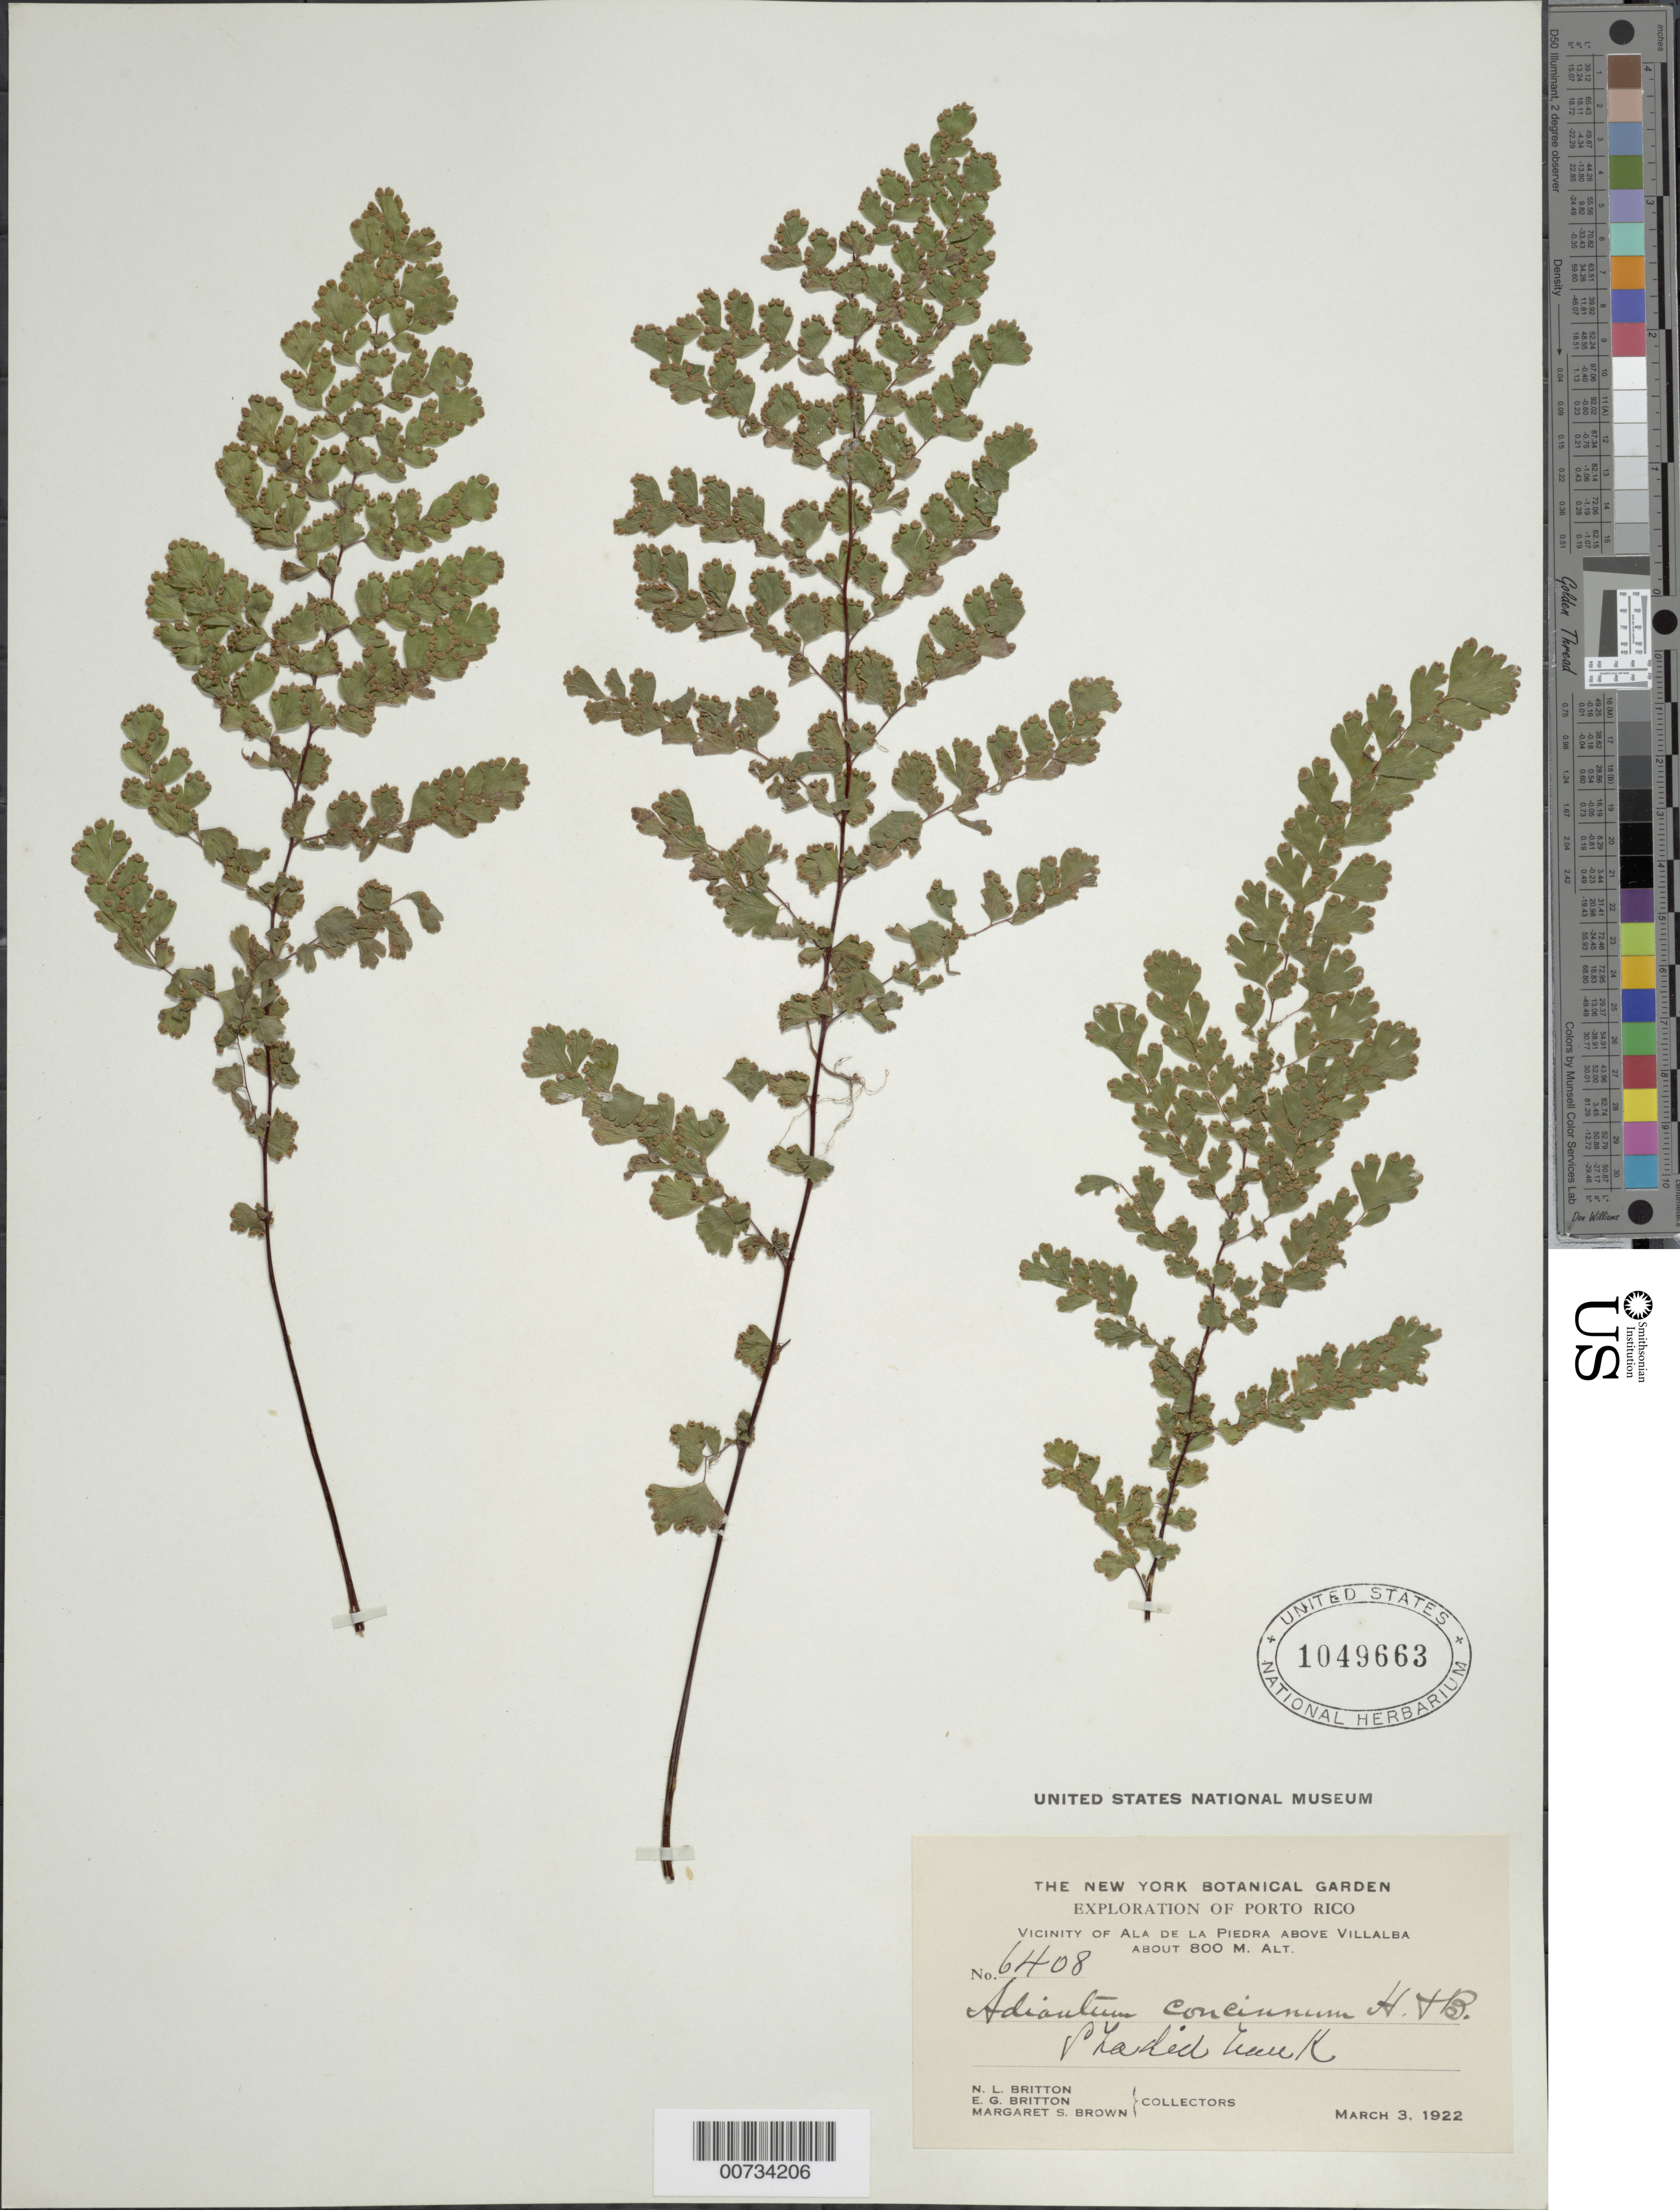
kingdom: Plantae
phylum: Tracheophyta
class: Polypodiopsida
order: Polypodiales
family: Pteridaceae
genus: Adiantum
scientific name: Adiantum concinnum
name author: Humb. & Bonpl. ex Willd.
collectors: N. Britton, E. G. Britton & M. S. Brown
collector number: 6408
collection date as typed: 03 Mar 1922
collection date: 1922-03-03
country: Puerto Rico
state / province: Villalba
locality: Ala de la Piedra above Villalba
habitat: Shaded bank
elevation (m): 800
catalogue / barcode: US 1049663